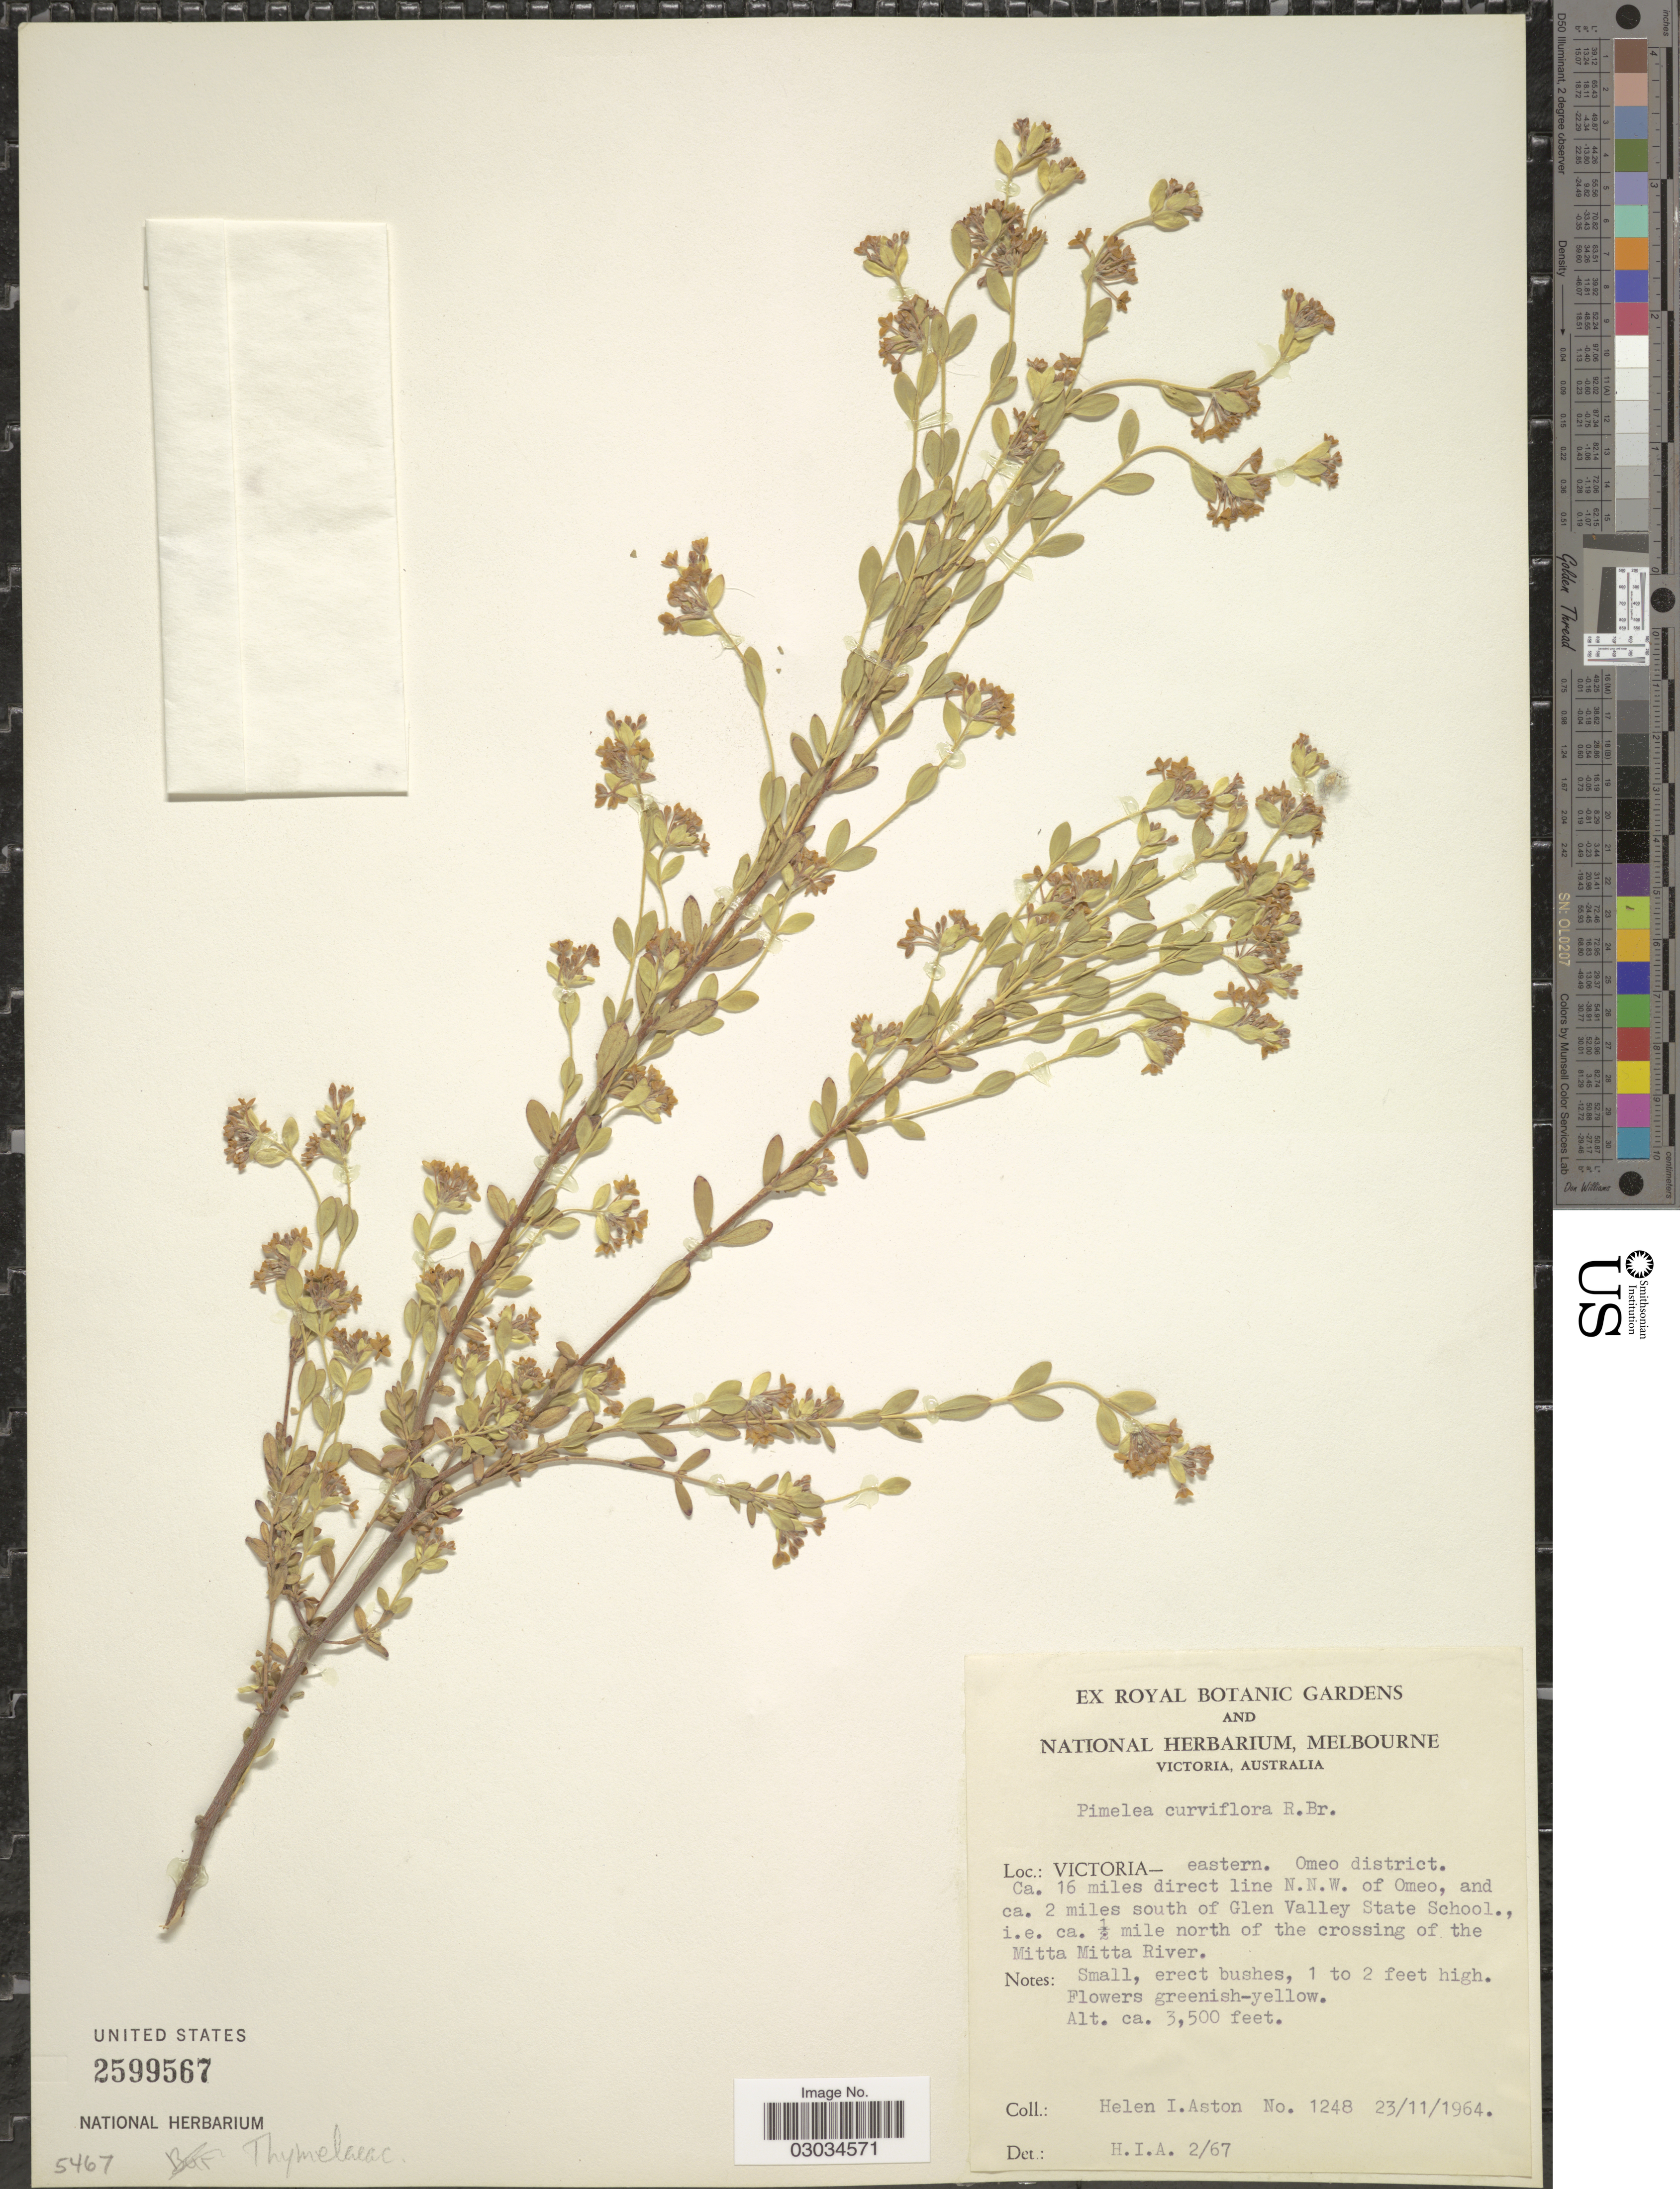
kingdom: Plantae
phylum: Tracheophyta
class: Magnoliopsida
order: Malvales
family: Thymelaeaceae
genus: Pimelea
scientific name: Pimelea curviflora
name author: R. Br.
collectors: H. I. Aston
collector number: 1248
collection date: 1964-11-23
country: Australia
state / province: Victoria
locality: Victoria-eastern. Omeo district. Ca. 16 miles direct line N.N.W. of Omeo, and ca. 2 miles south of Glen Valley State School., i.e. ca. 1/2 mile north of the crossing of the Mitta Mitta River.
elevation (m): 1067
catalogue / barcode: US 2599567